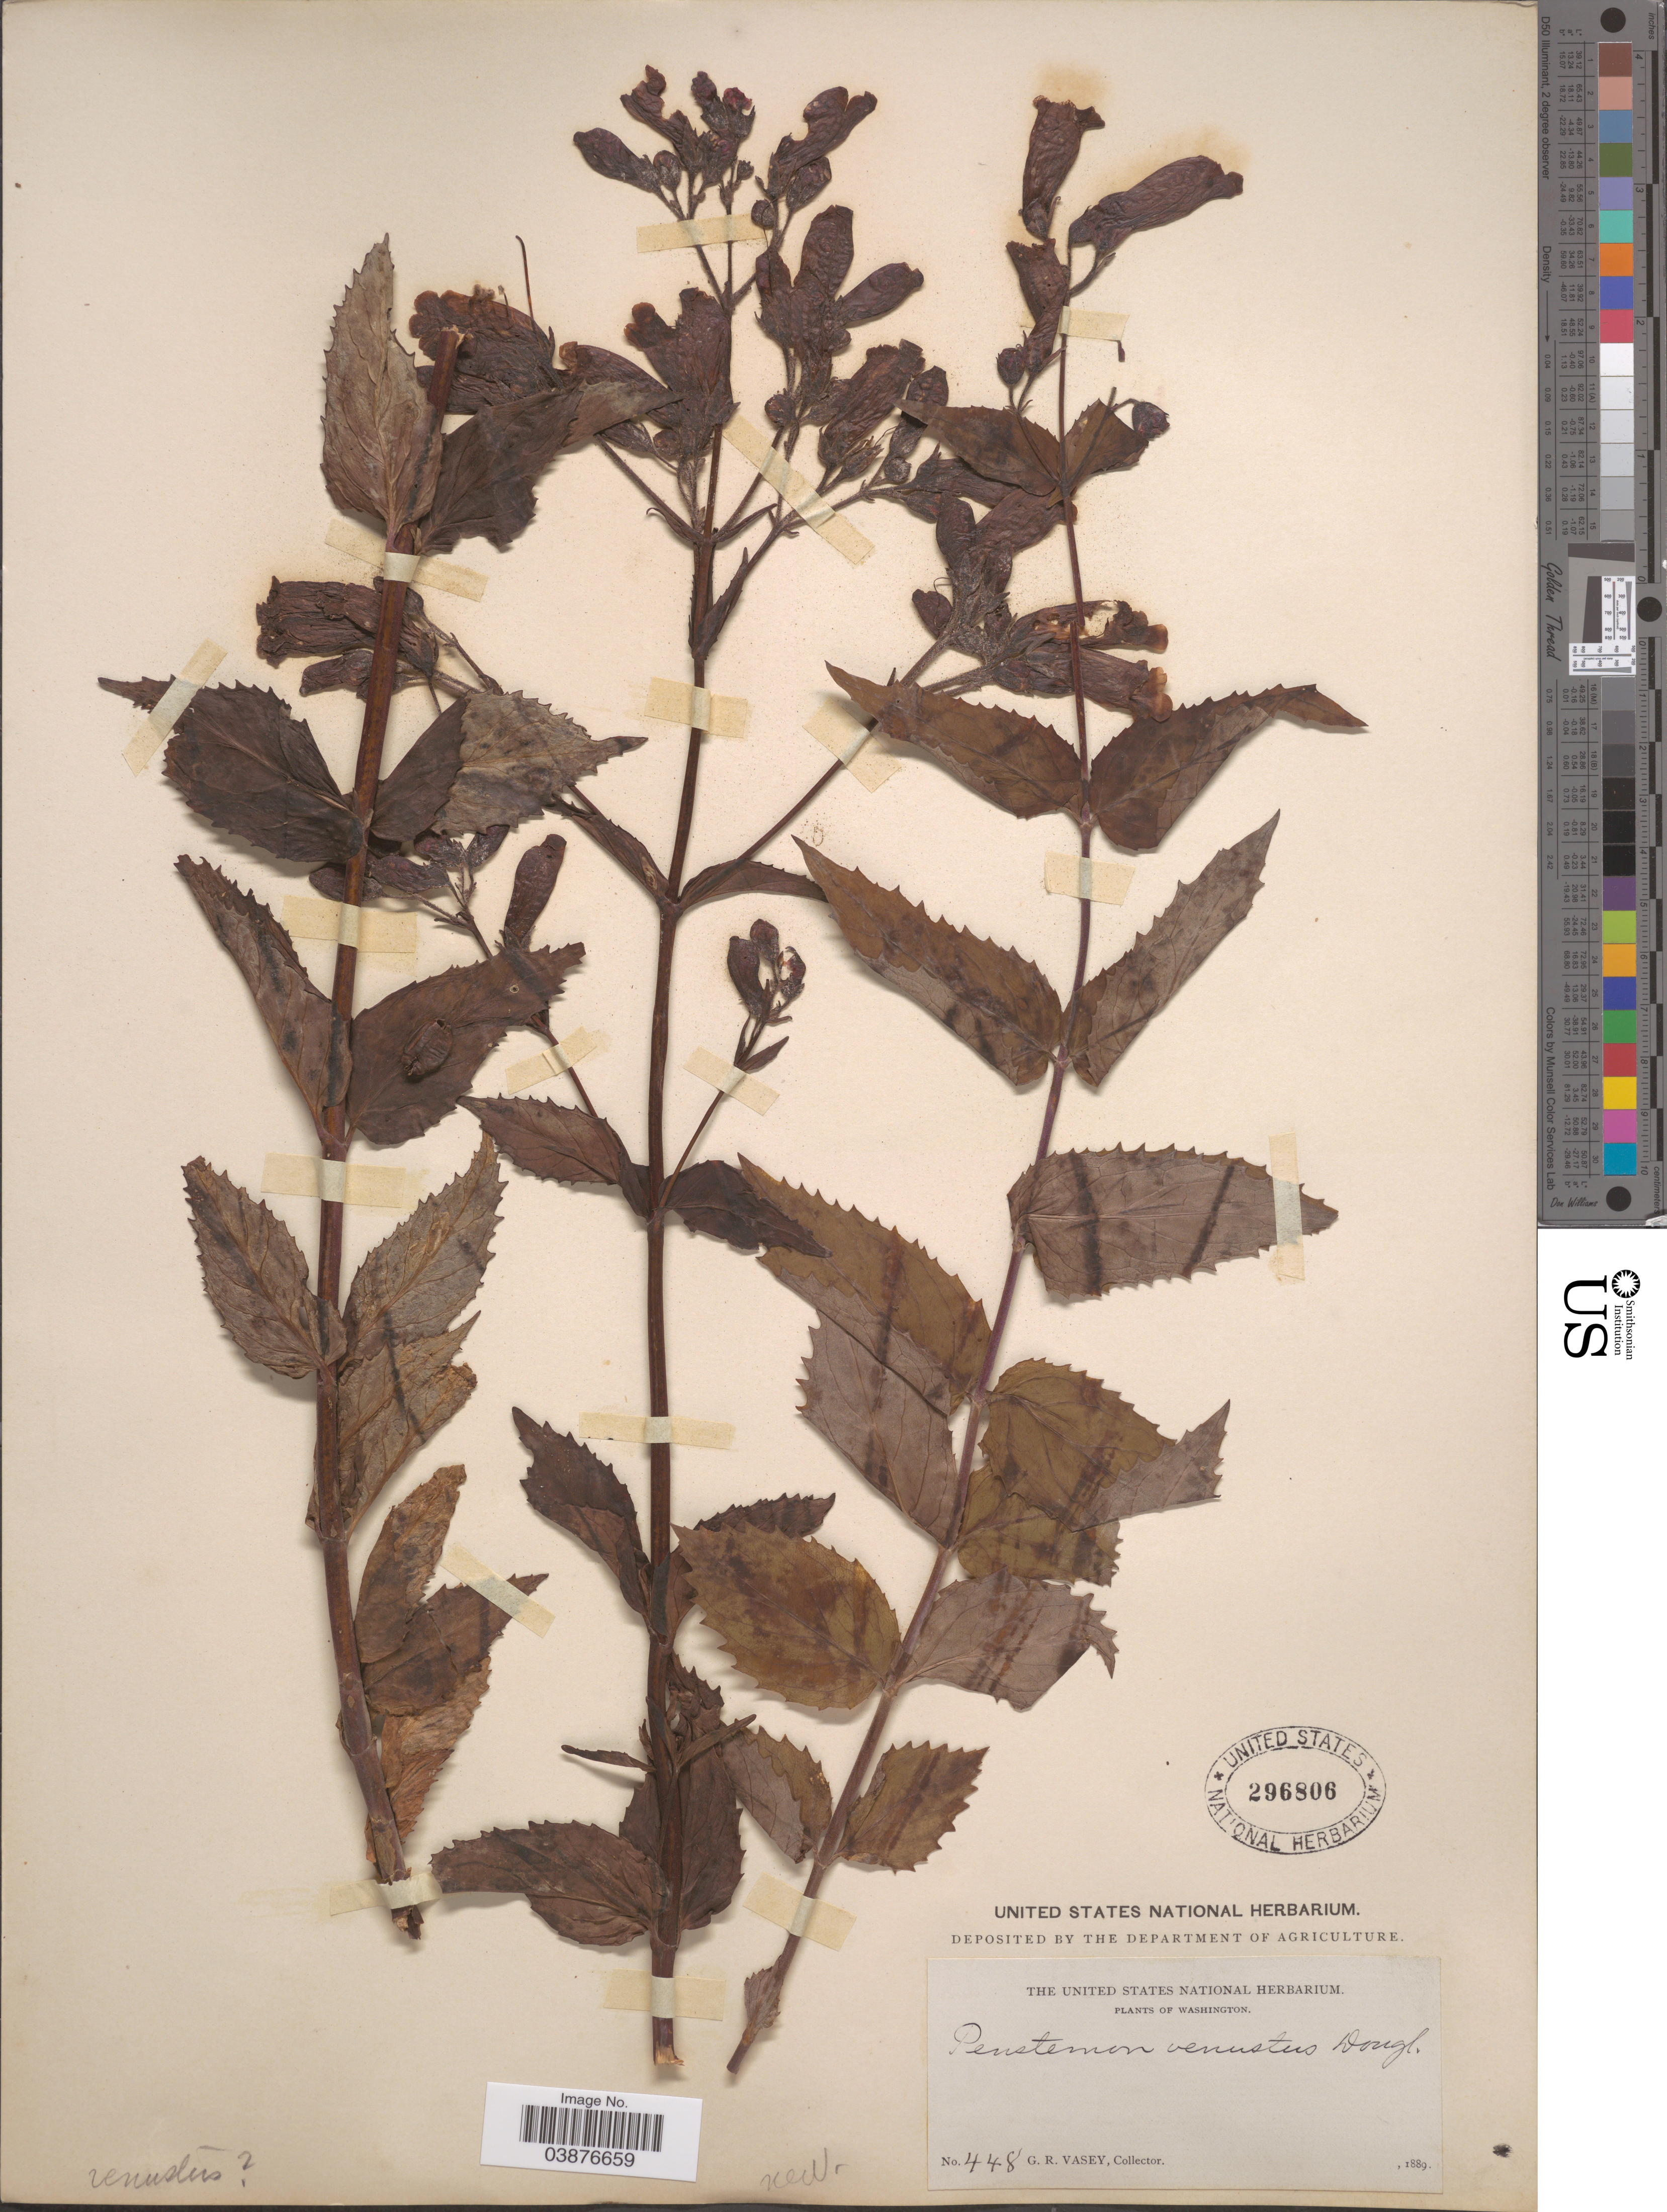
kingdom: Plantae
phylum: Tracheophyta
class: Magnoliopsida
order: Lamiales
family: Plantaginaceae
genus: Penstemon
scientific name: Penstemon nemorosus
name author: (Douglas ex Lindl.) Trautv.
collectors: G. R. Vasey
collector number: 448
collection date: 1889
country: United States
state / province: Washington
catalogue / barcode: US 296806